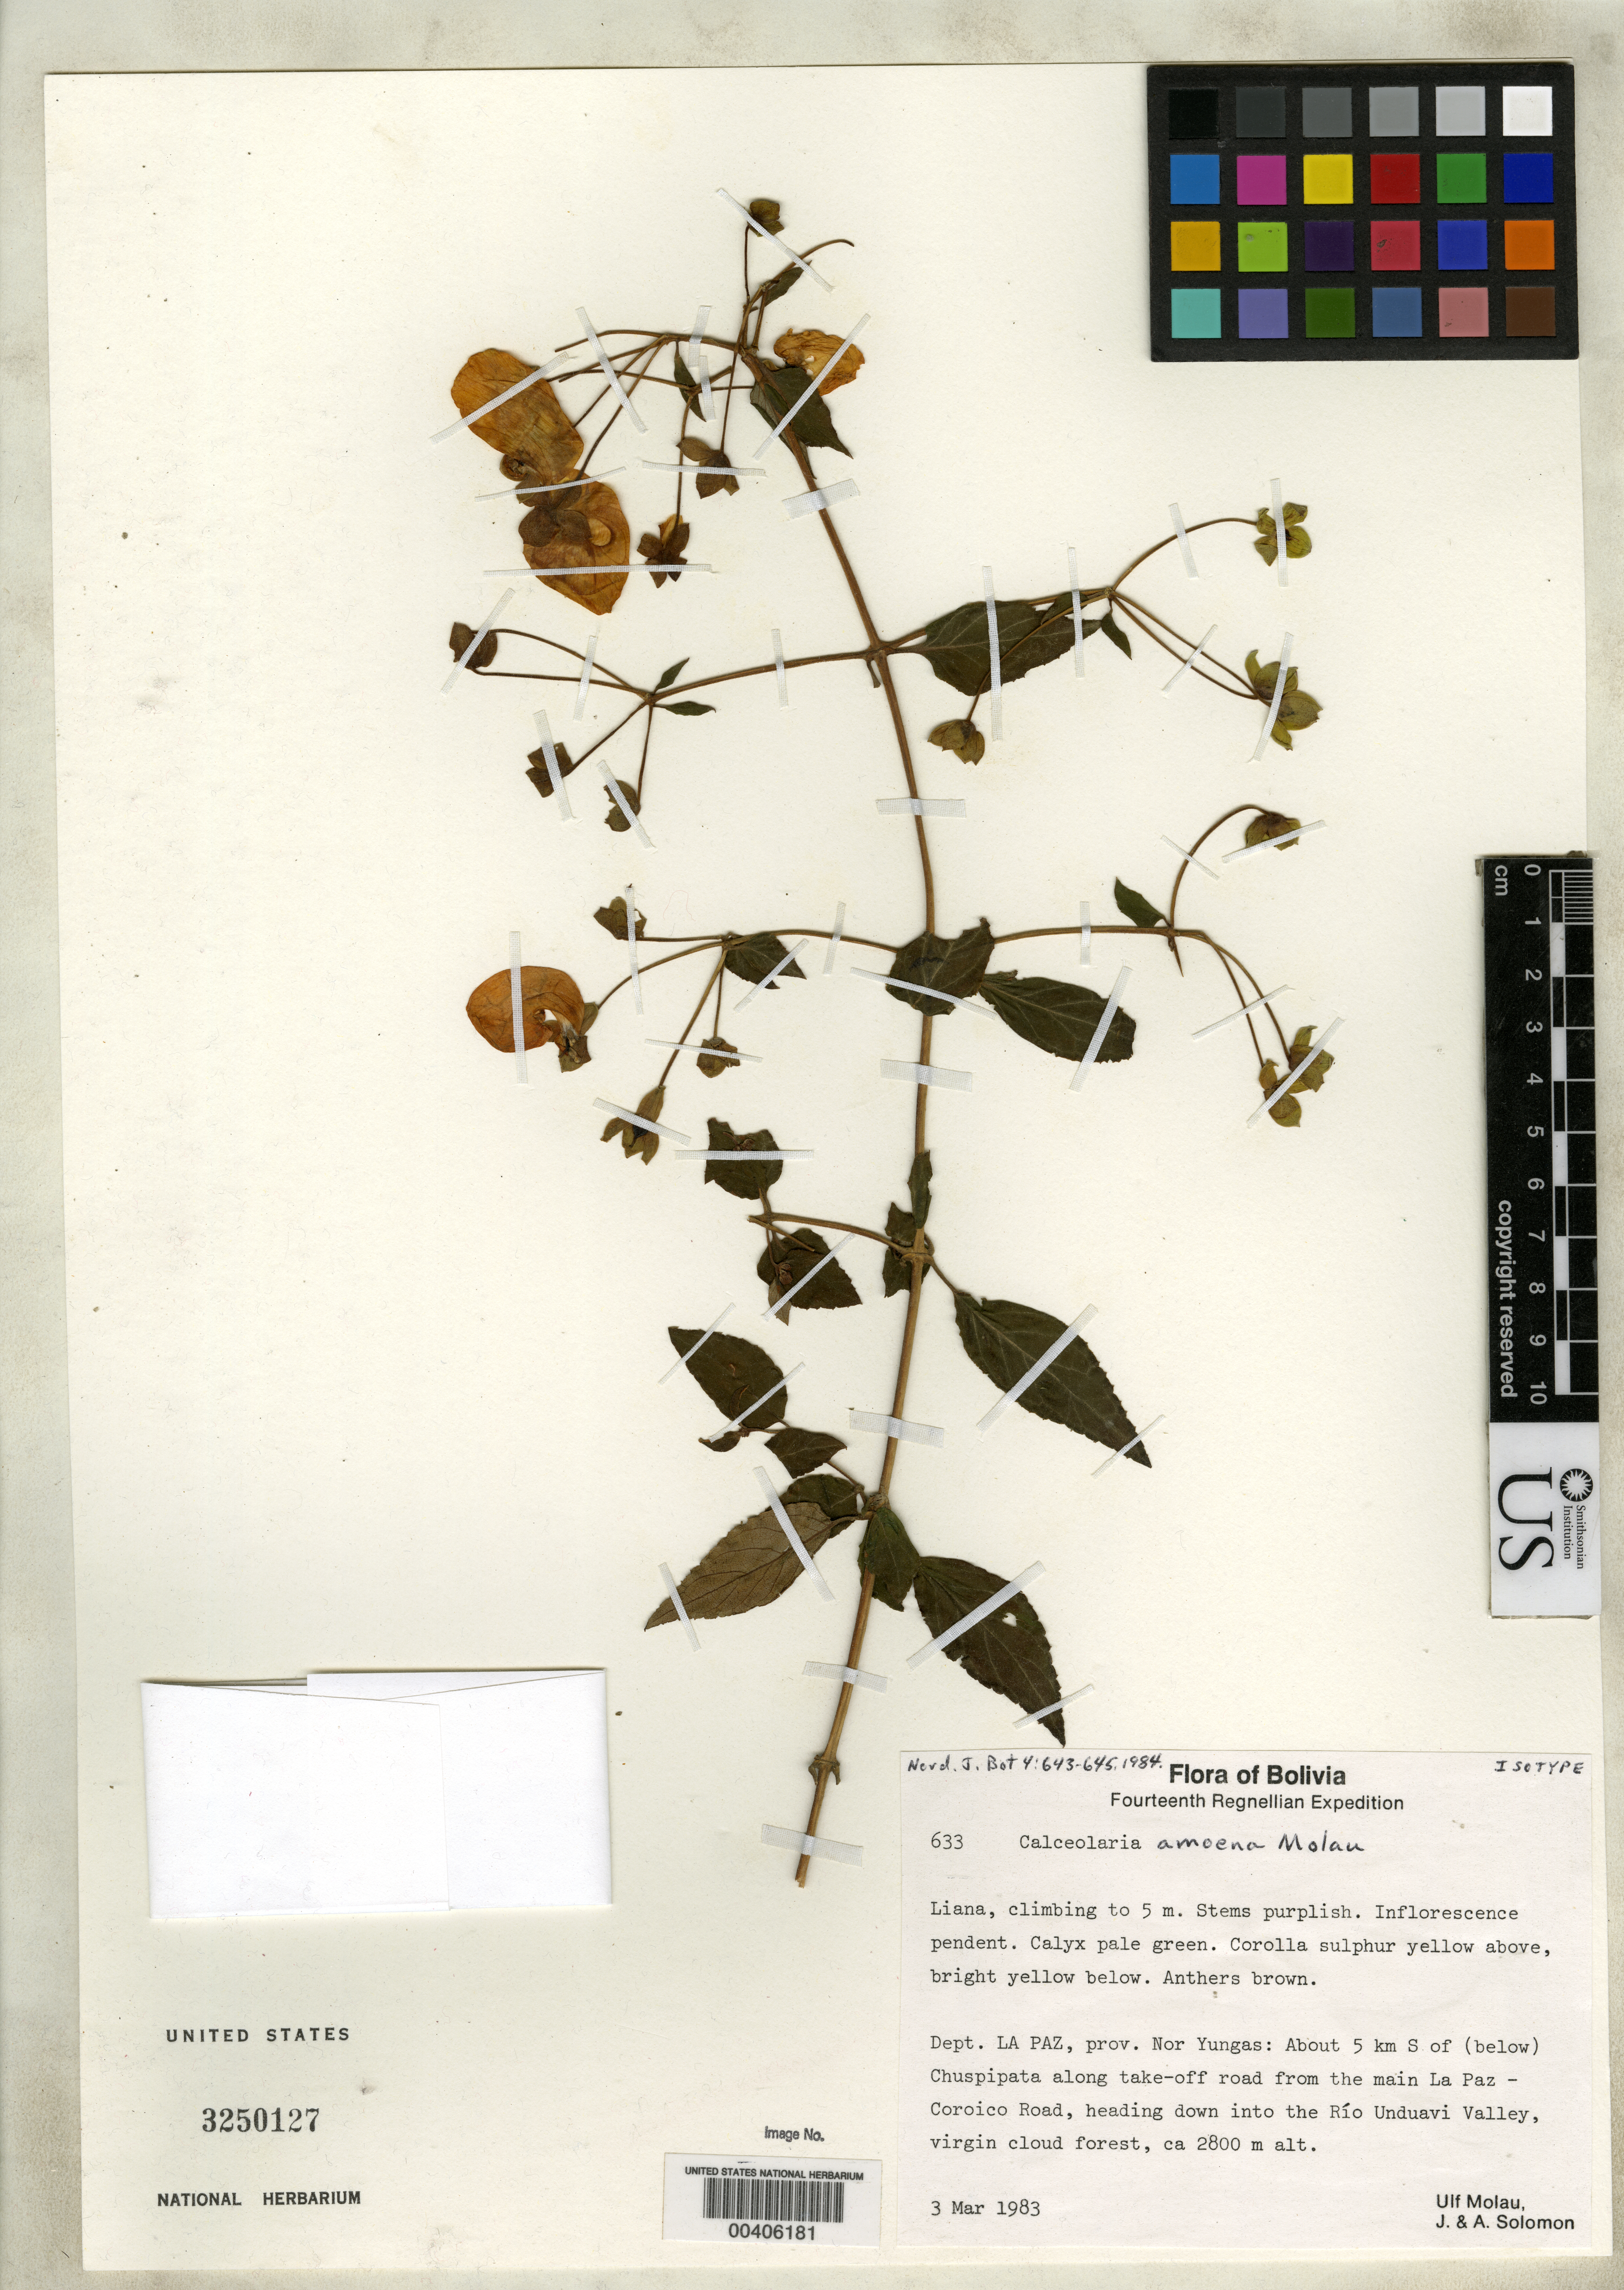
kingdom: Plantae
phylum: Tracheophyta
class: Magnoliopsida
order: Lamiales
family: Calceolariaceae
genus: Calceolaria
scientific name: Calceolaria amoena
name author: Molau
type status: Isotype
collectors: U. Molau, J. C. Solomon & A. Solomon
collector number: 633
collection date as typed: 03 Mar 1983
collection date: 1983-03-03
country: Bolivia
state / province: La Paz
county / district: Nor Yungas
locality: Ca. 5 km S of (below) Chuspipata along take-off road from main La Paz-Coroico road, heading into Rio Unduavi Valley.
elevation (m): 2800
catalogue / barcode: US 3250127